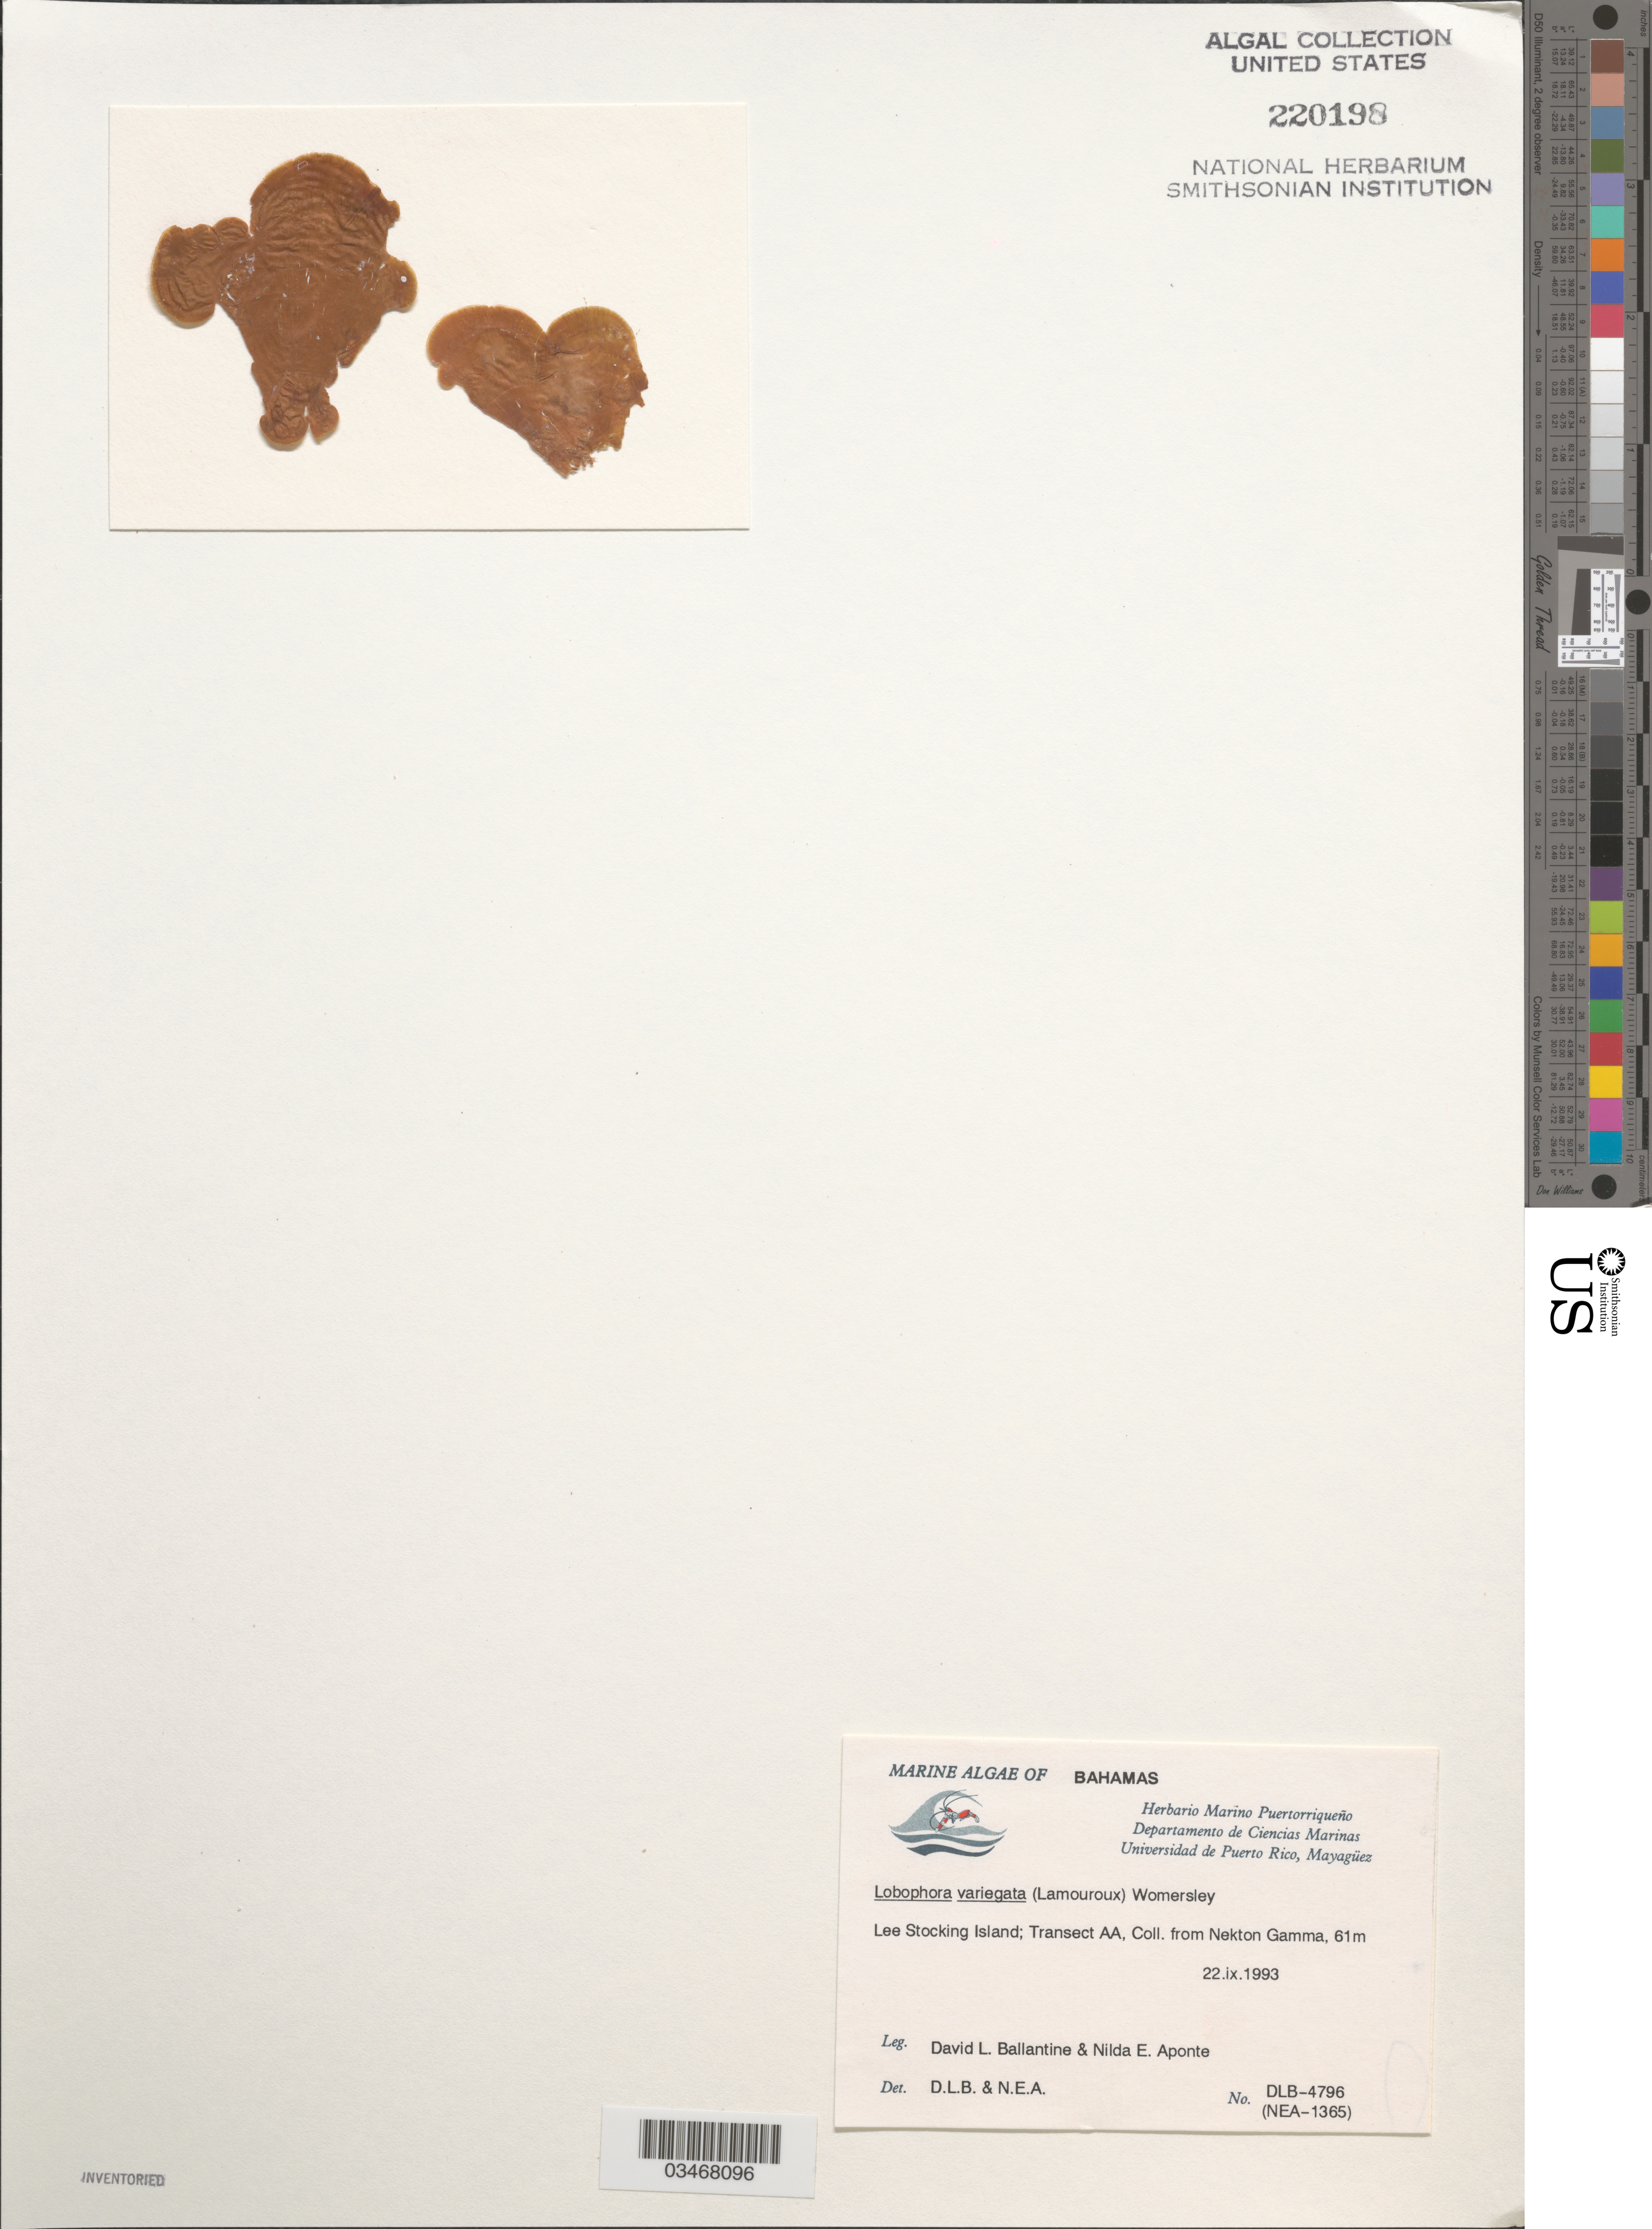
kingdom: Chromista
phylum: Ochrophyta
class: Phaeophyceae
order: Dictyotales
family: Dictyotaceae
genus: Lobophora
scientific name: Lobophora variegata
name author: (J.V.Lamouroux) Womersley & E.C. Oliveira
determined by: Ballantine, D. L.; Aponte, N. E.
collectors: D.L. Ballantine & N. E. Aponte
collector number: DLB 4796, NEA 1365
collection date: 1993-09-22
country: Bahamas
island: Lee Stocking Island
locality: Transect AA, Coll. from Nekton Gamma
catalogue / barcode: US 220198